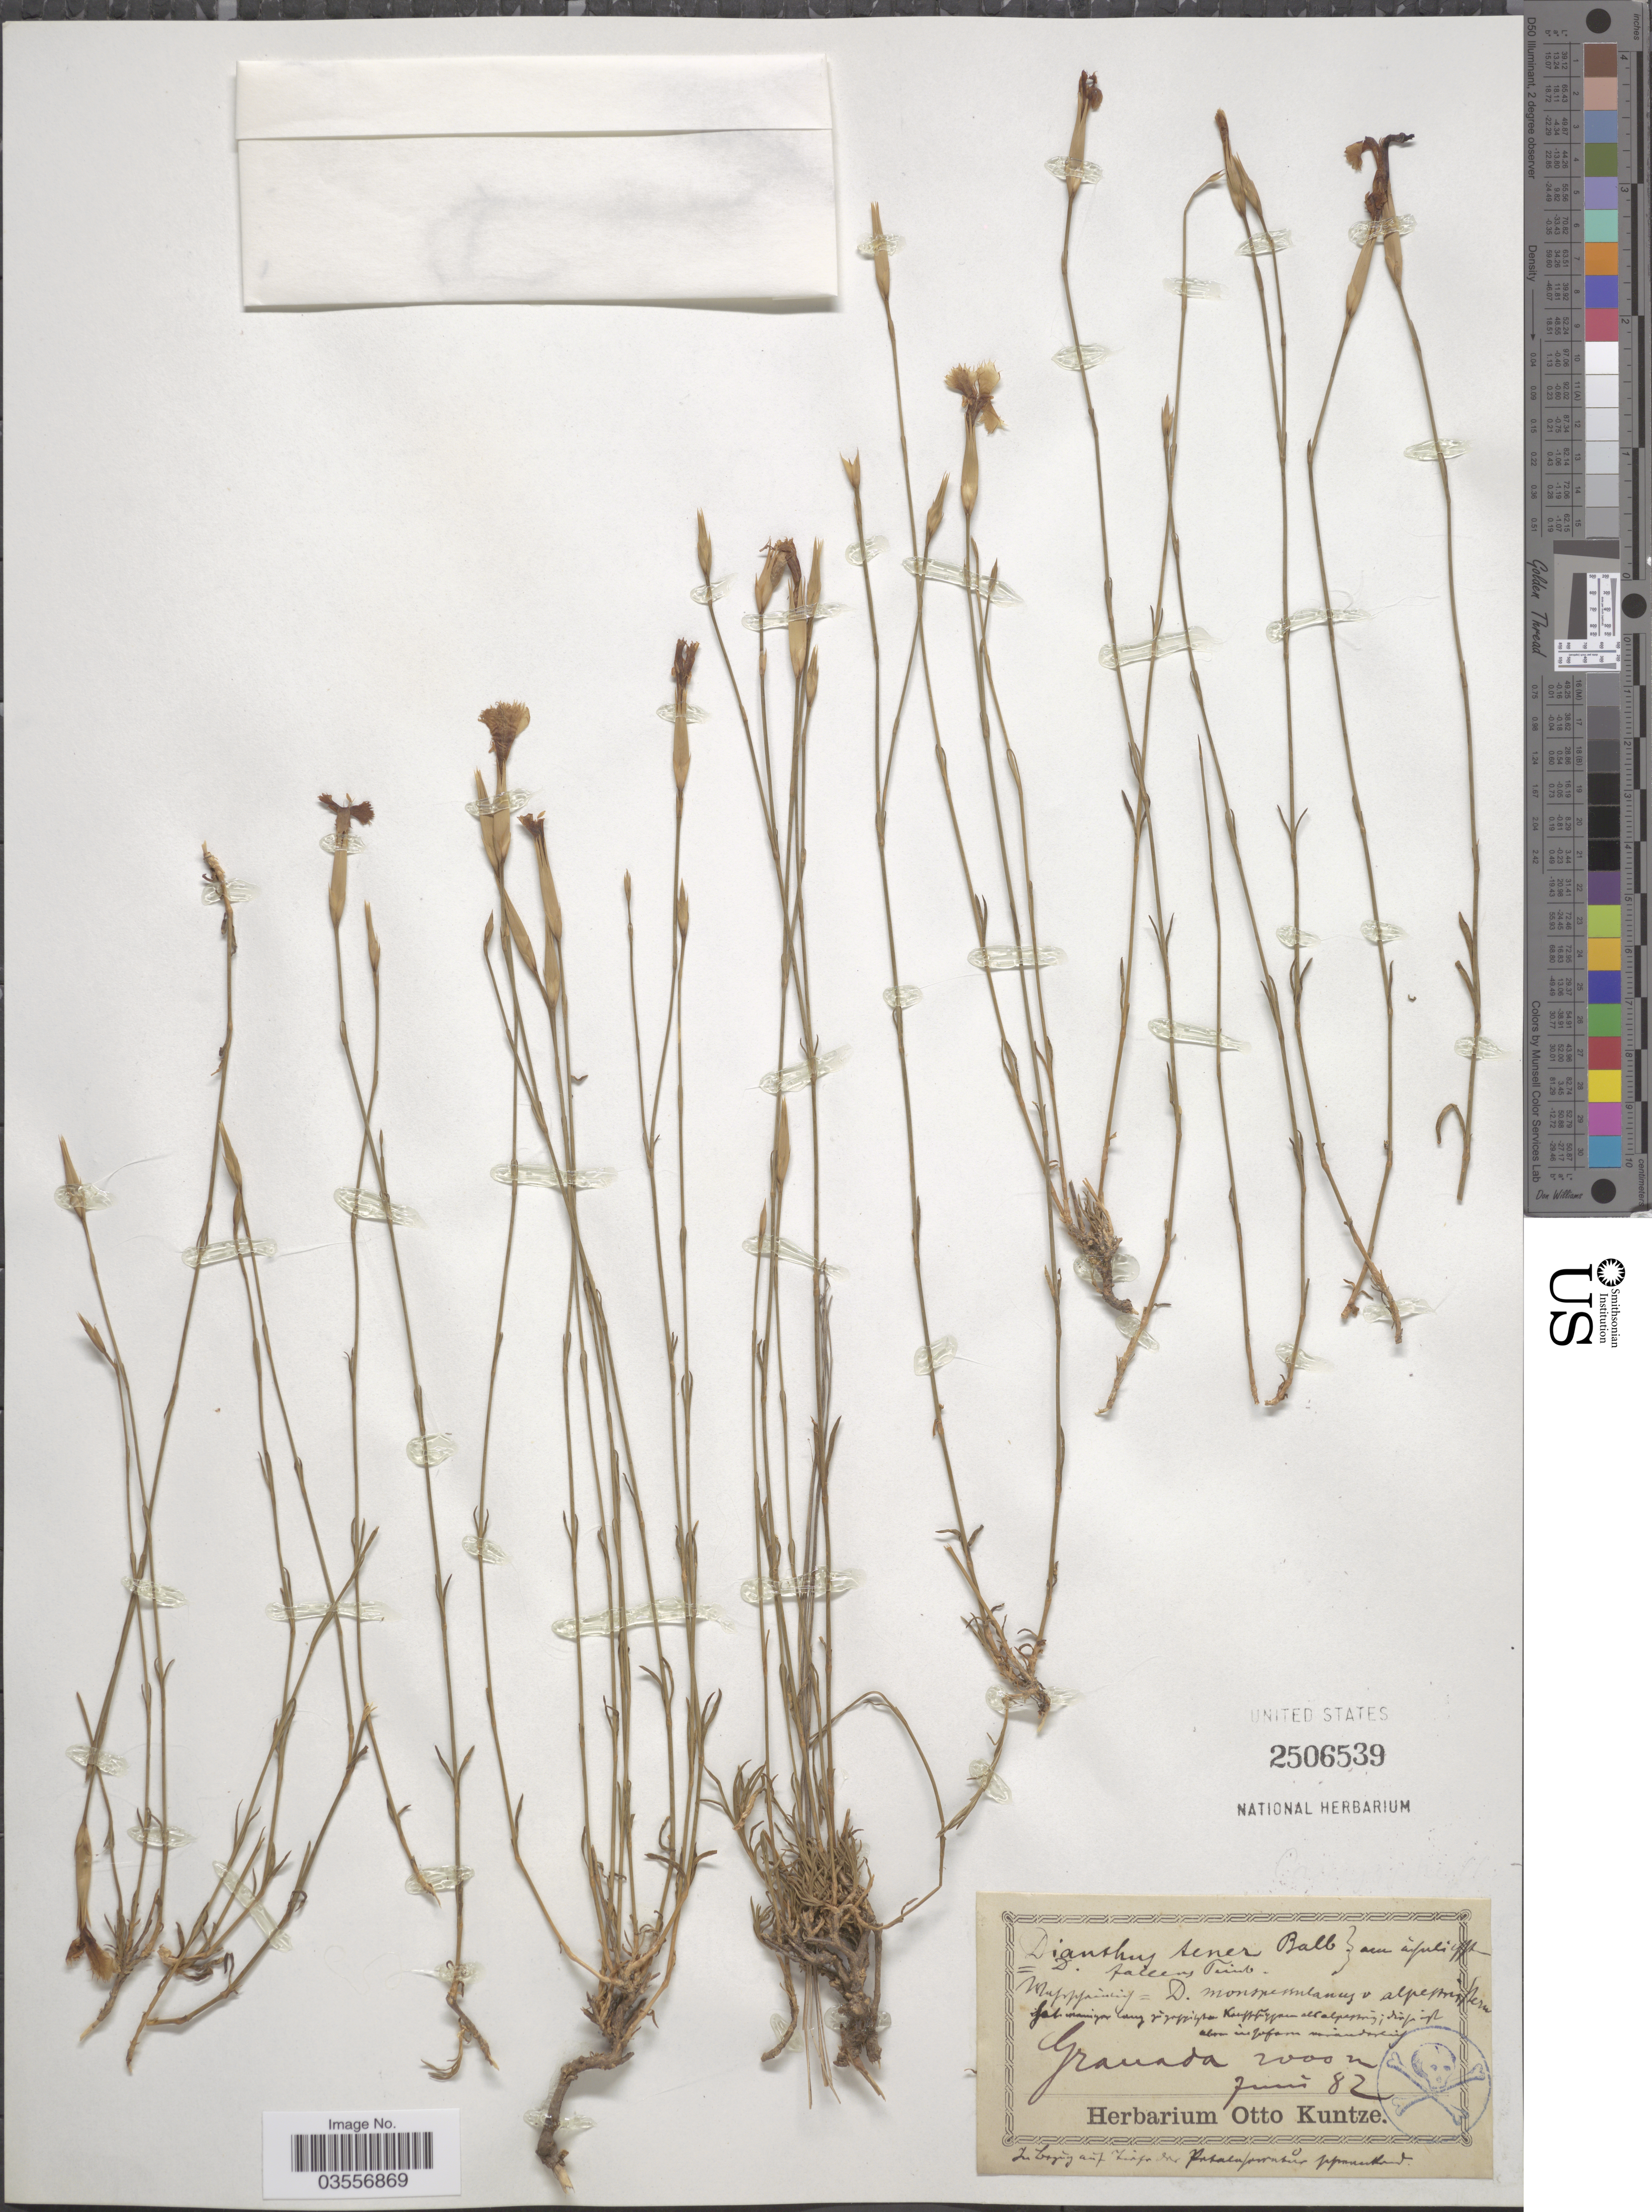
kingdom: Plantae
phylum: Tracheophyta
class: Magnoliopsida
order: Caryophyllales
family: Caryophyllaceae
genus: Dianthus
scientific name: Dianthus tener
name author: Balb.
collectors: ex herb. Otto Kuntze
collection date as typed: Transcribed d/m/y: /6/82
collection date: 1882-06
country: Spain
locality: Granada.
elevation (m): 2000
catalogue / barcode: US 2506539